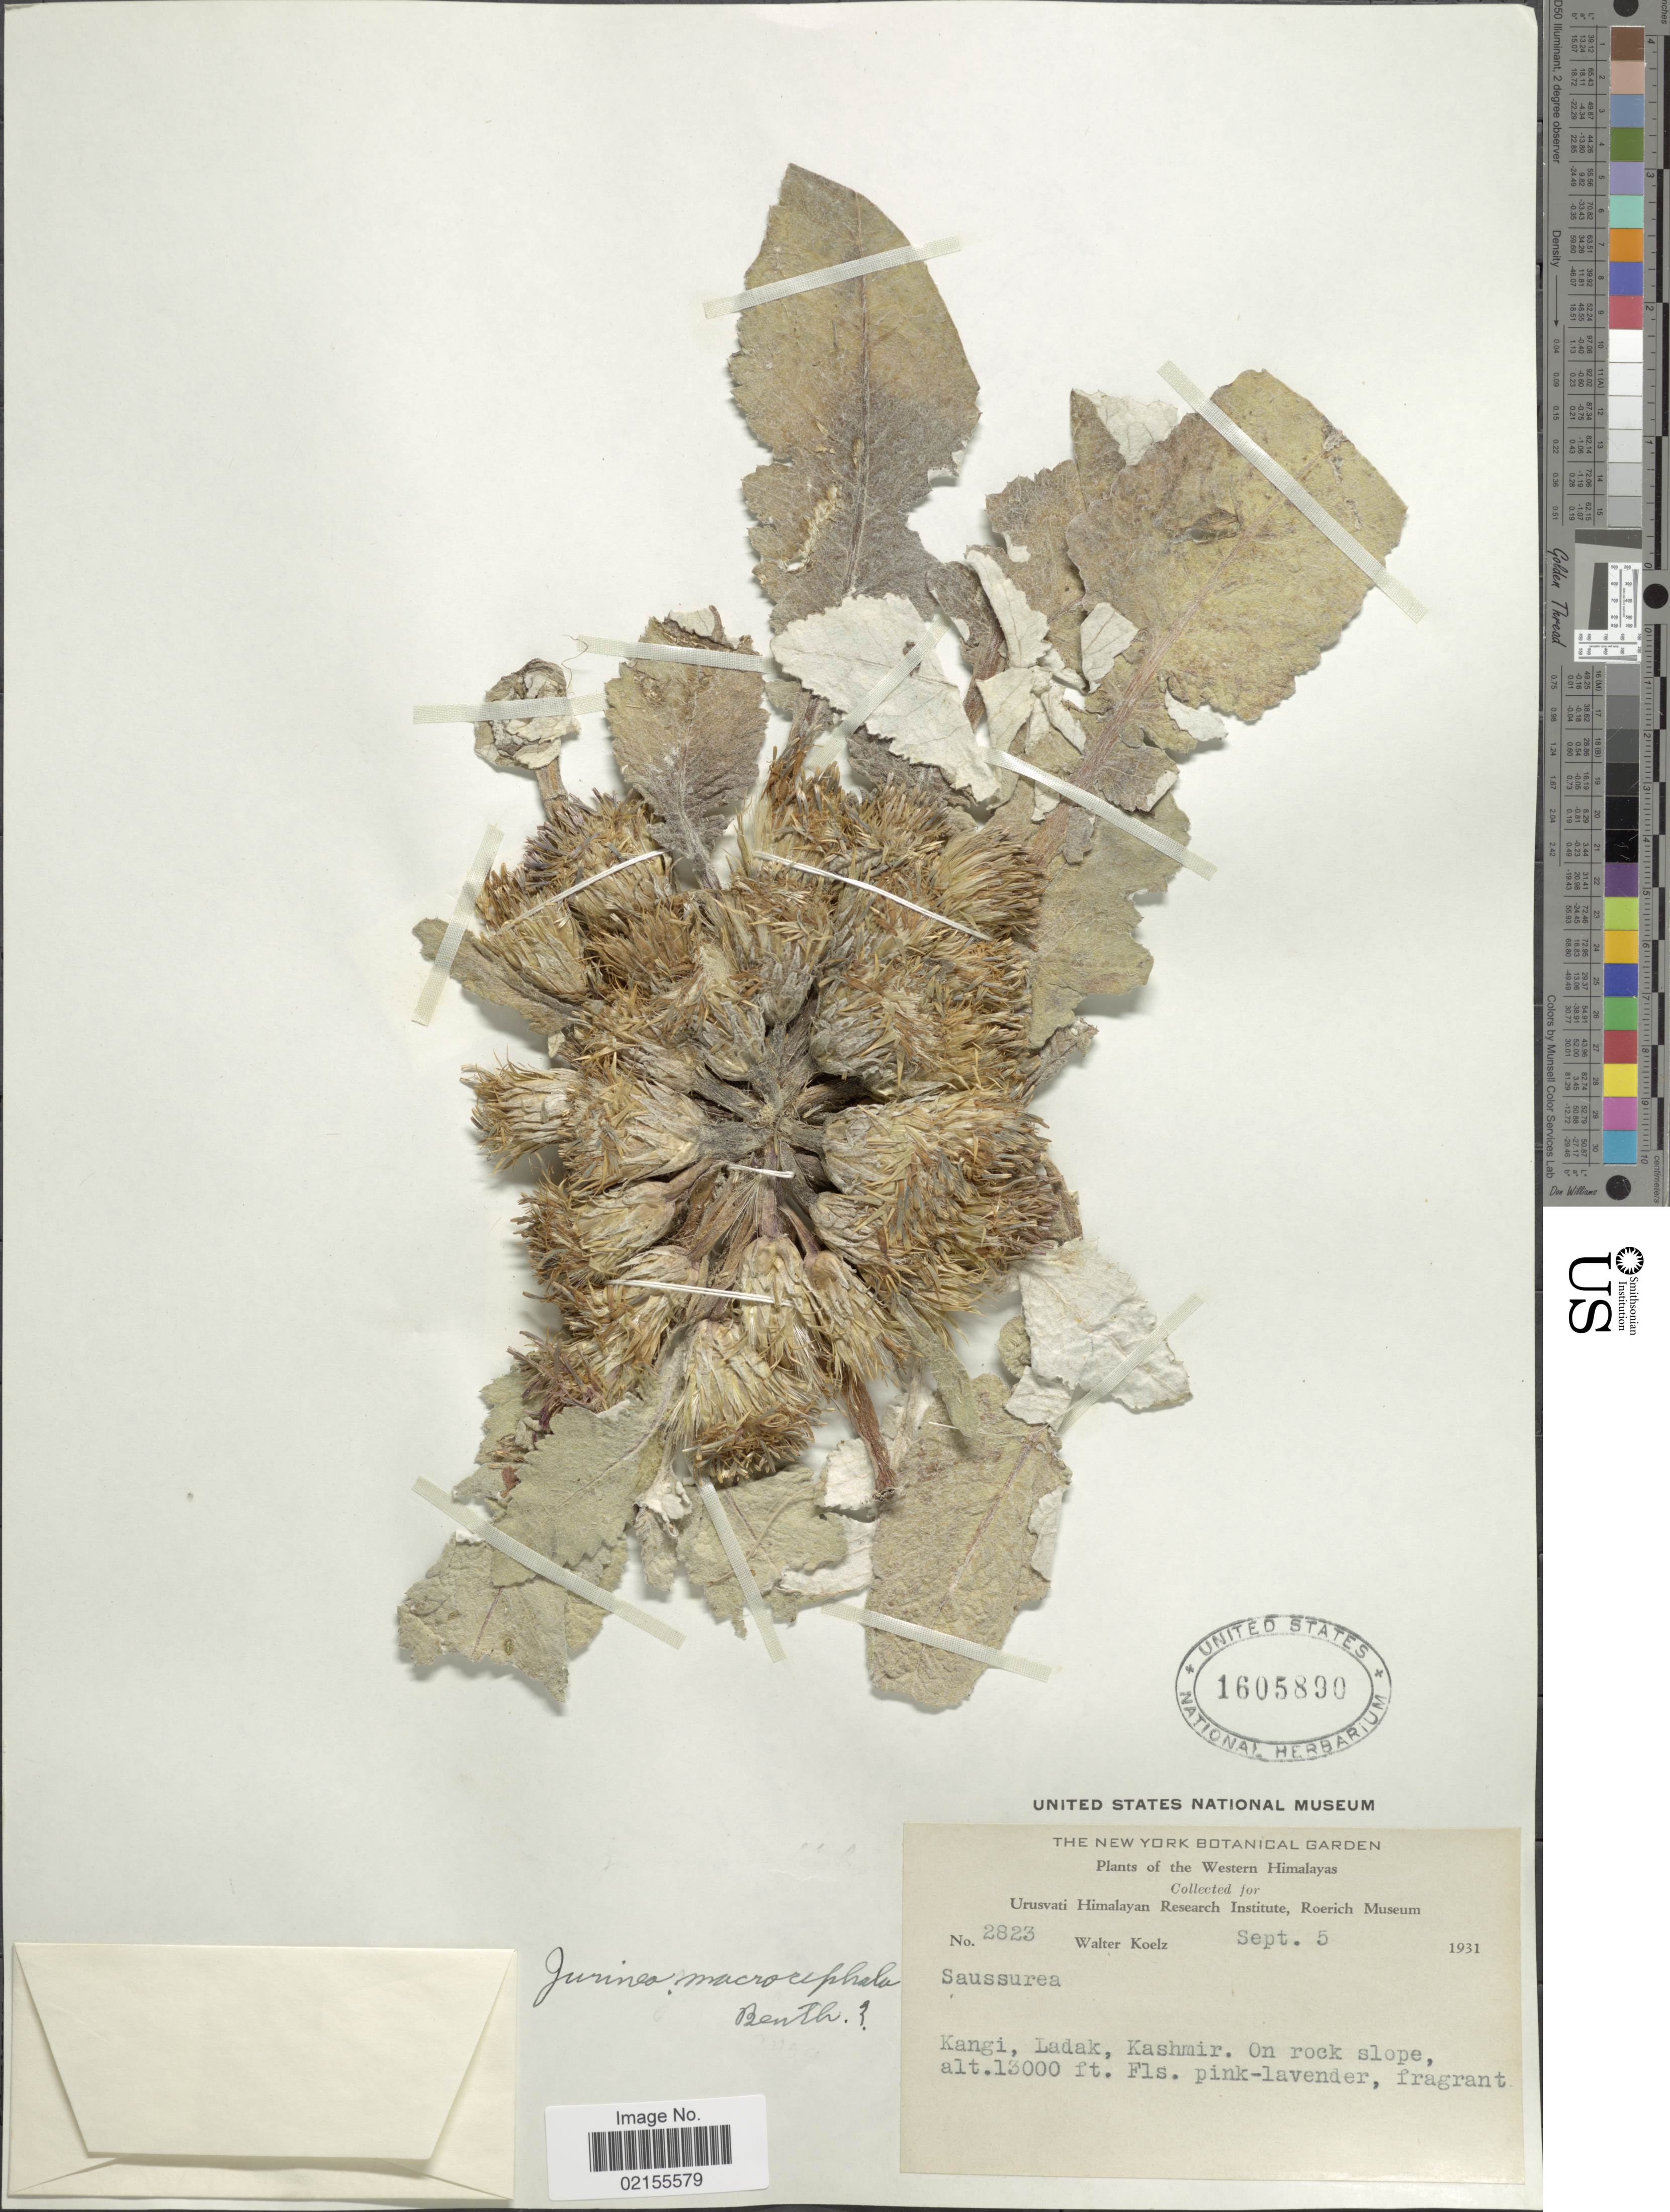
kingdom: Plantae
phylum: Tracheophyta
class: Magnoliopsida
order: Asterales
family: Asteraceae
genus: Dolomiaea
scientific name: Dolomiaea baltalensis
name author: (Dar) Naqshi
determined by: Chen, Yousheng S.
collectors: W. N. Koelz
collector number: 2823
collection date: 1931-09-05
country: India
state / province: Ladakh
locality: Western Himalayas, Kangi, Ladak, Kashmir. On rock slope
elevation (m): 3962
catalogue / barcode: US 1605890